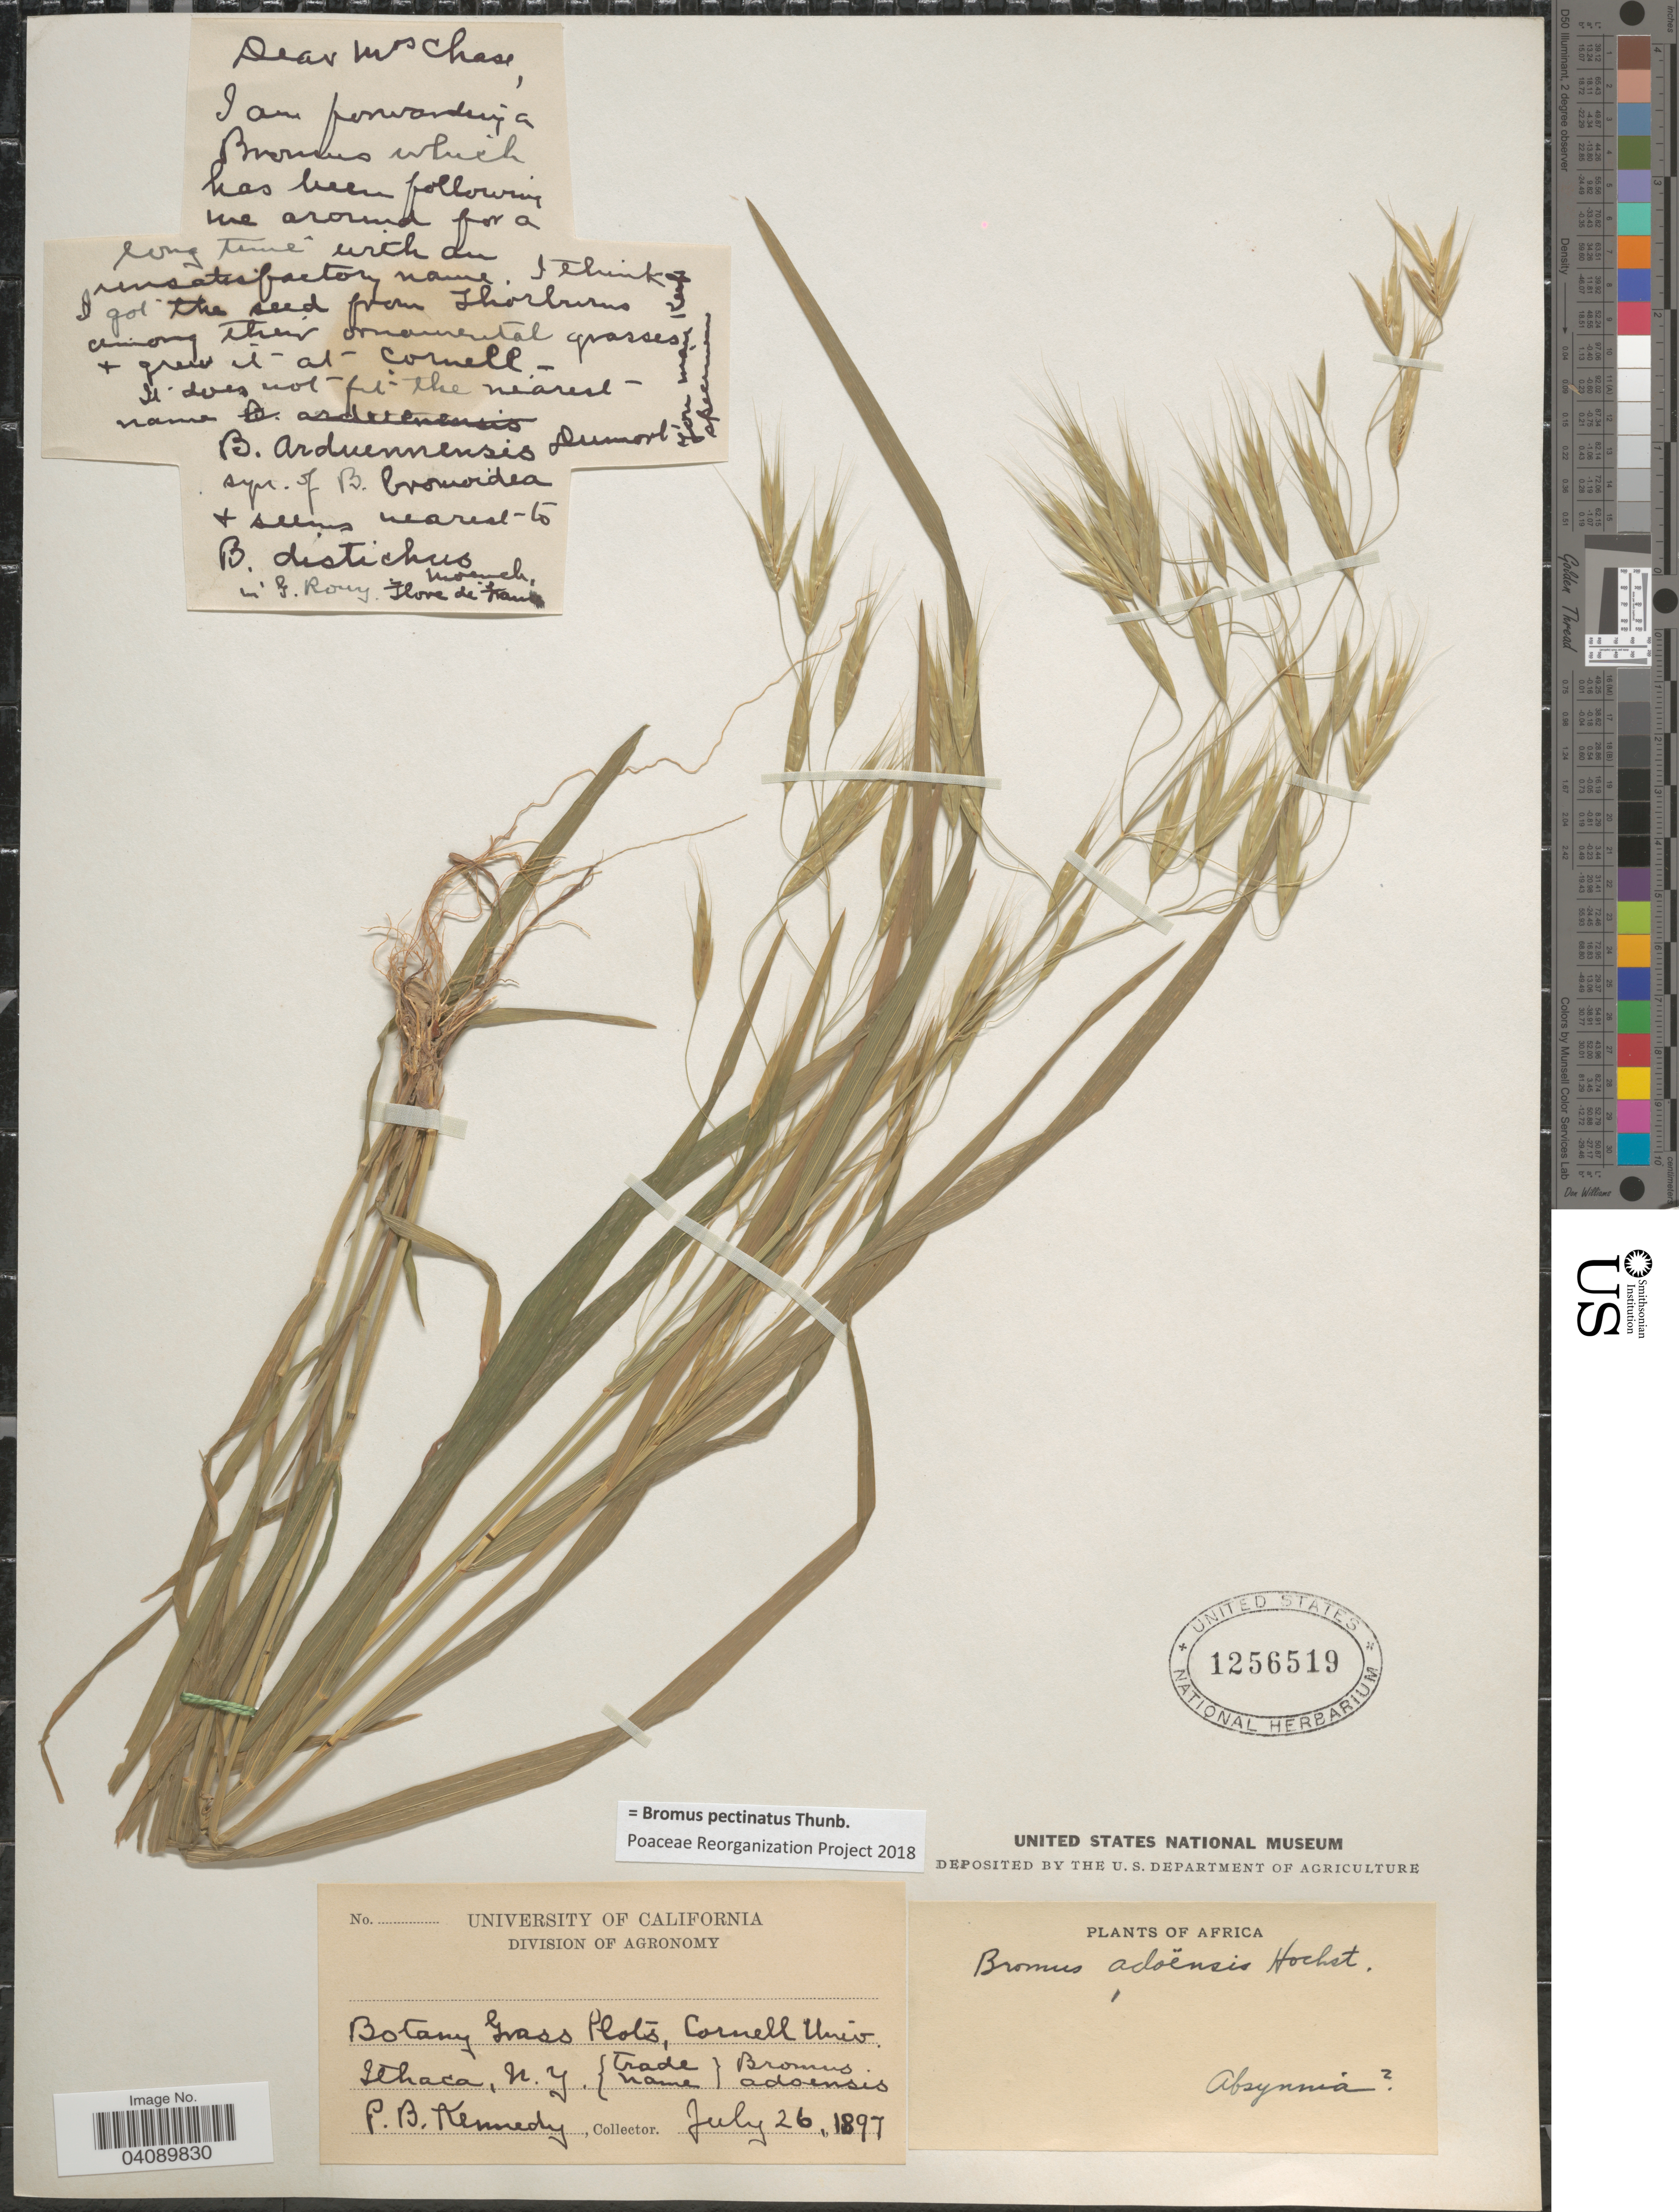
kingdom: Plantae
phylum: Tracheophyta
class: Liliopsida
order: Poales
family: Poaceae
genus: Bromus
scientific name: Bromus pectinatus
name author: Thunb.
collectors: P. B. Kennedy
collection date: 1897-07-26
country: United States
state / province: New York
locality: Botany Grass Plots, Cornell Univ. Ithaca.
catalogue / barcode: US 1256519